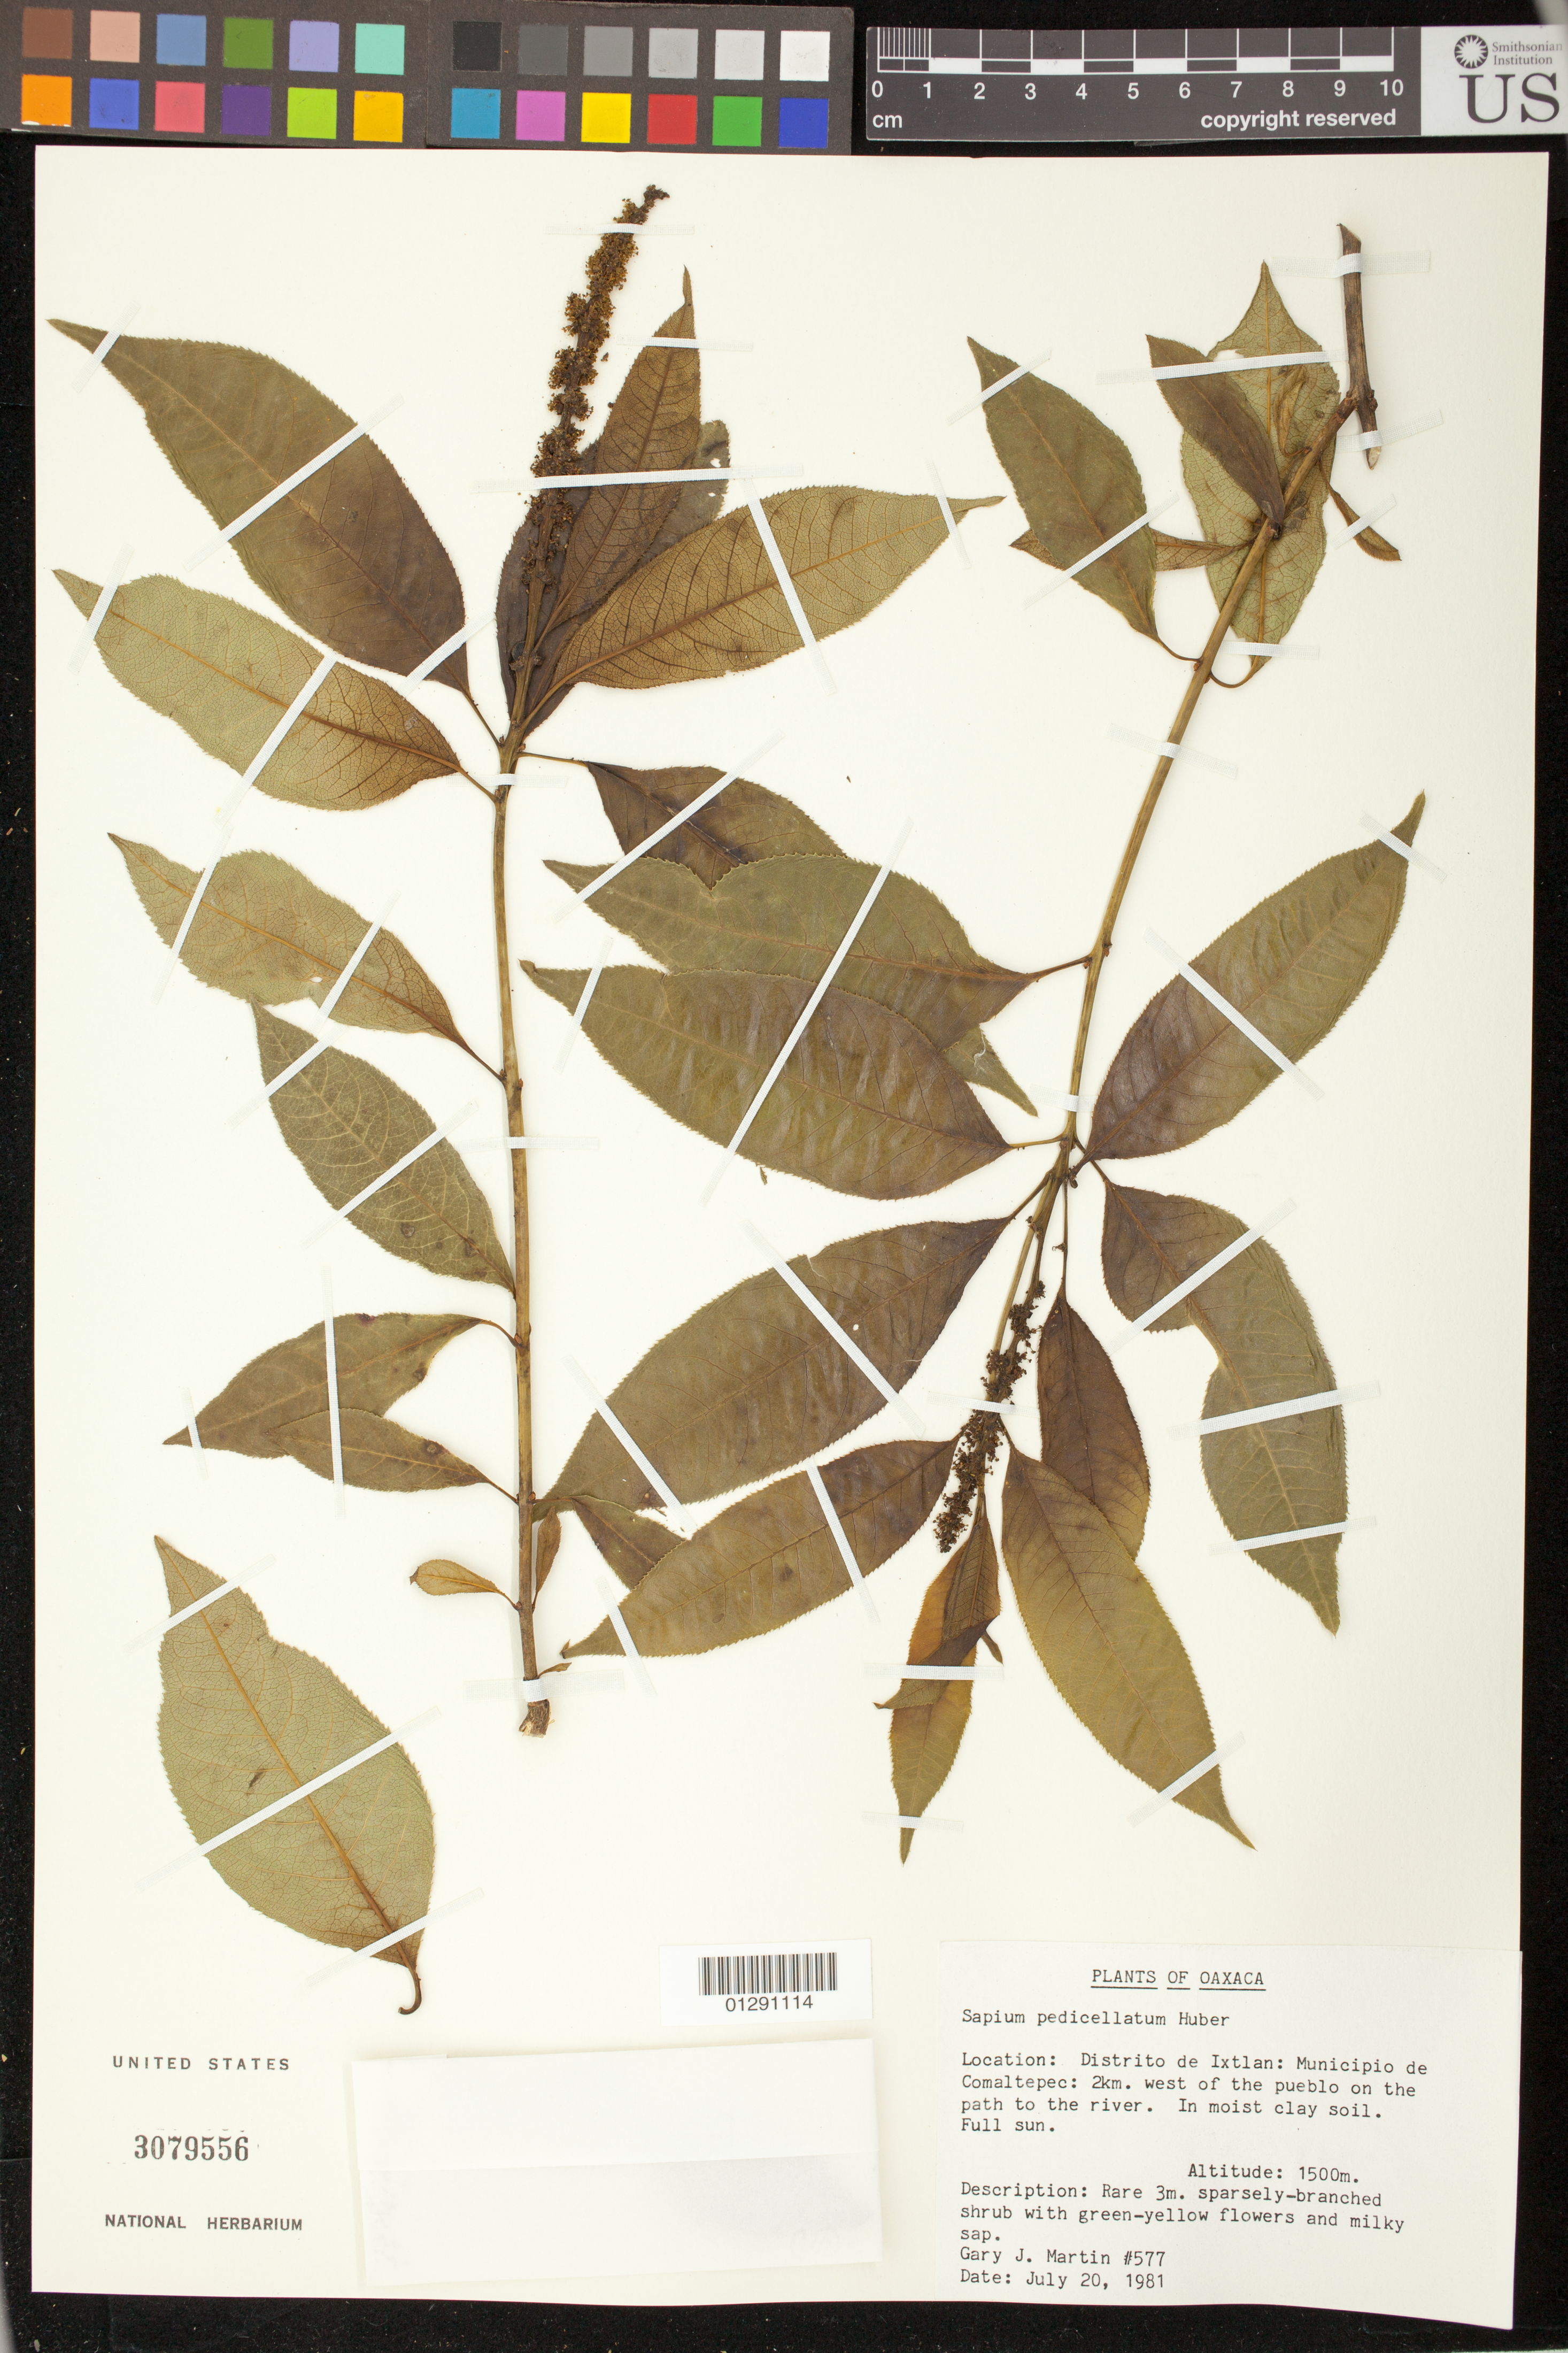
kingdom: Plantae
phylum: Tracheophyta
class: Magnoliopsida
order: Malpighiales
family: Euphorbiaceae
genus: Sapium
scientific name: Sapium pedicellatum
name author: Huber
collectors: G. J. Martin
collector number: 577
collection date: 1981-07-20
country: Mexico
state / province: Oaxaca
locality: Distrito de Ixtlan: Municipio de Comaltepec: 2 km. west of the pueblo on the path to the river.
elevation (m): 1500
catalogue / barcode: US 3079556